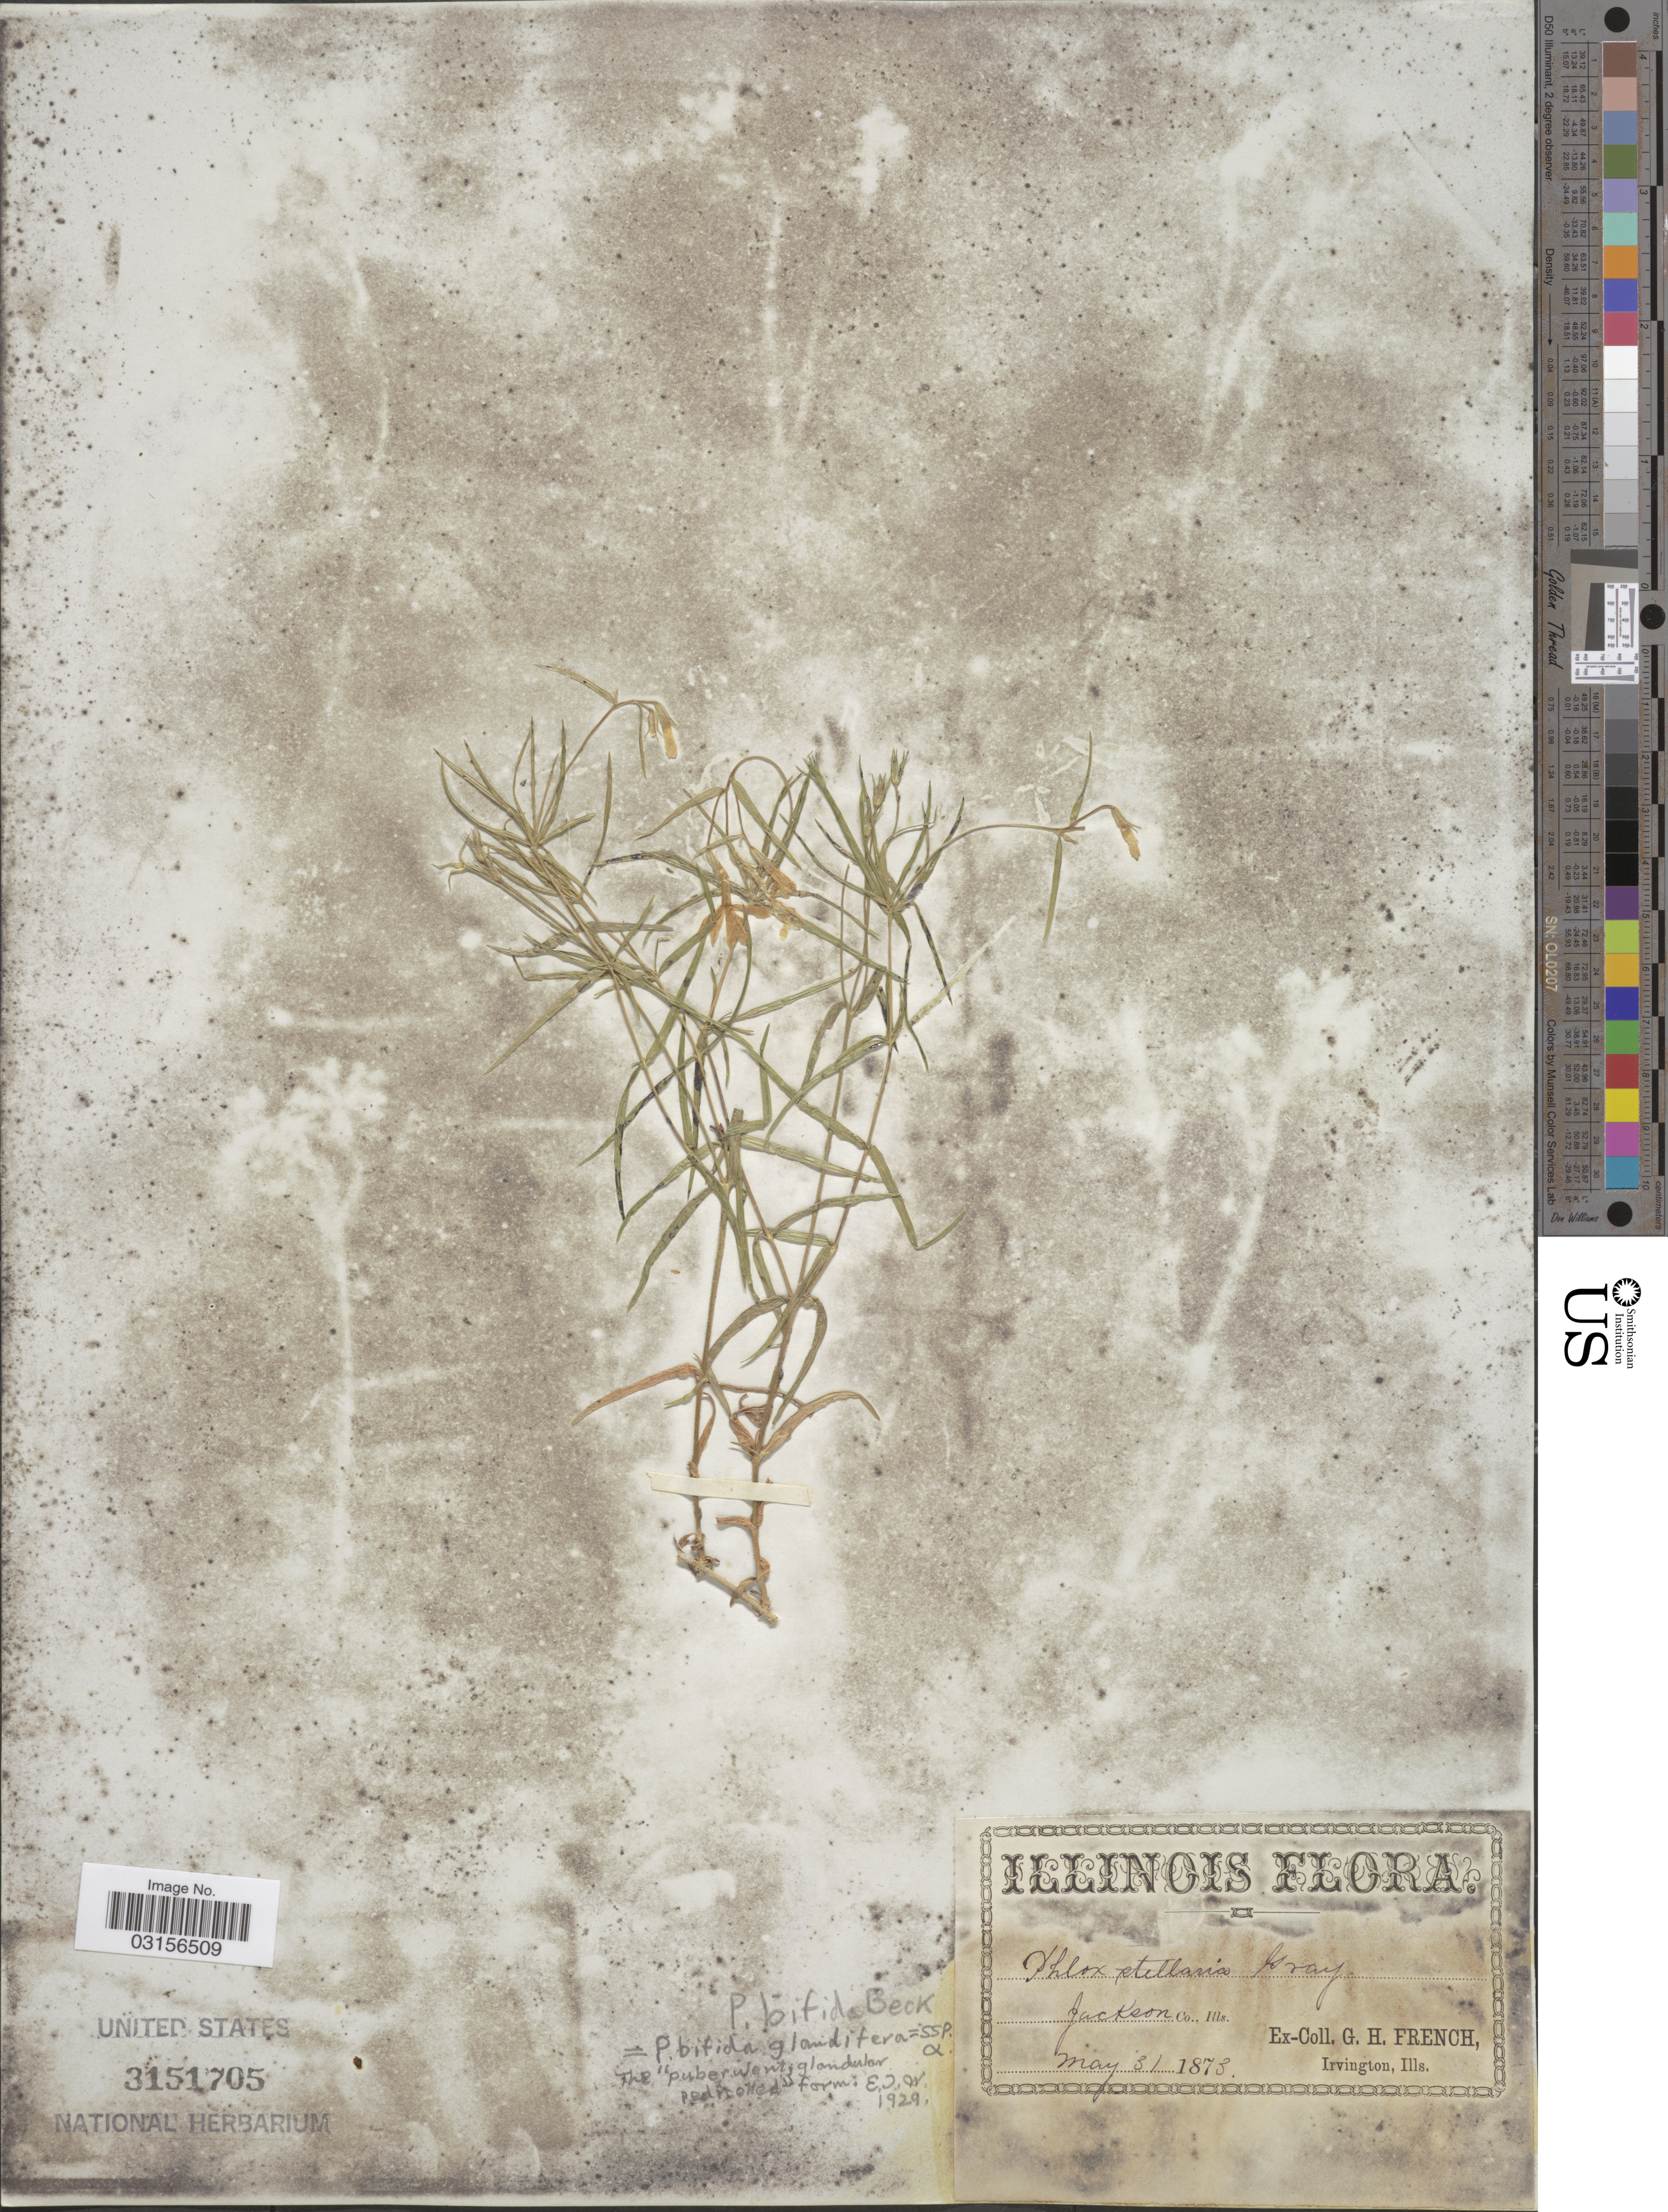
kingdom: Plantae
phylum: Tracheophyta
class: Magnoliopsida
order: Ericales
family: Polemoniaceae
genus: Phlox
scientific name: Phlox bifida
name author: L.C. Beck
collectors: G. H. French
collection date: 1873-05-31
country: United States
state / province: Illinois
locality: Jackson Co., Ills.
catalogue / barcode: US 3151705